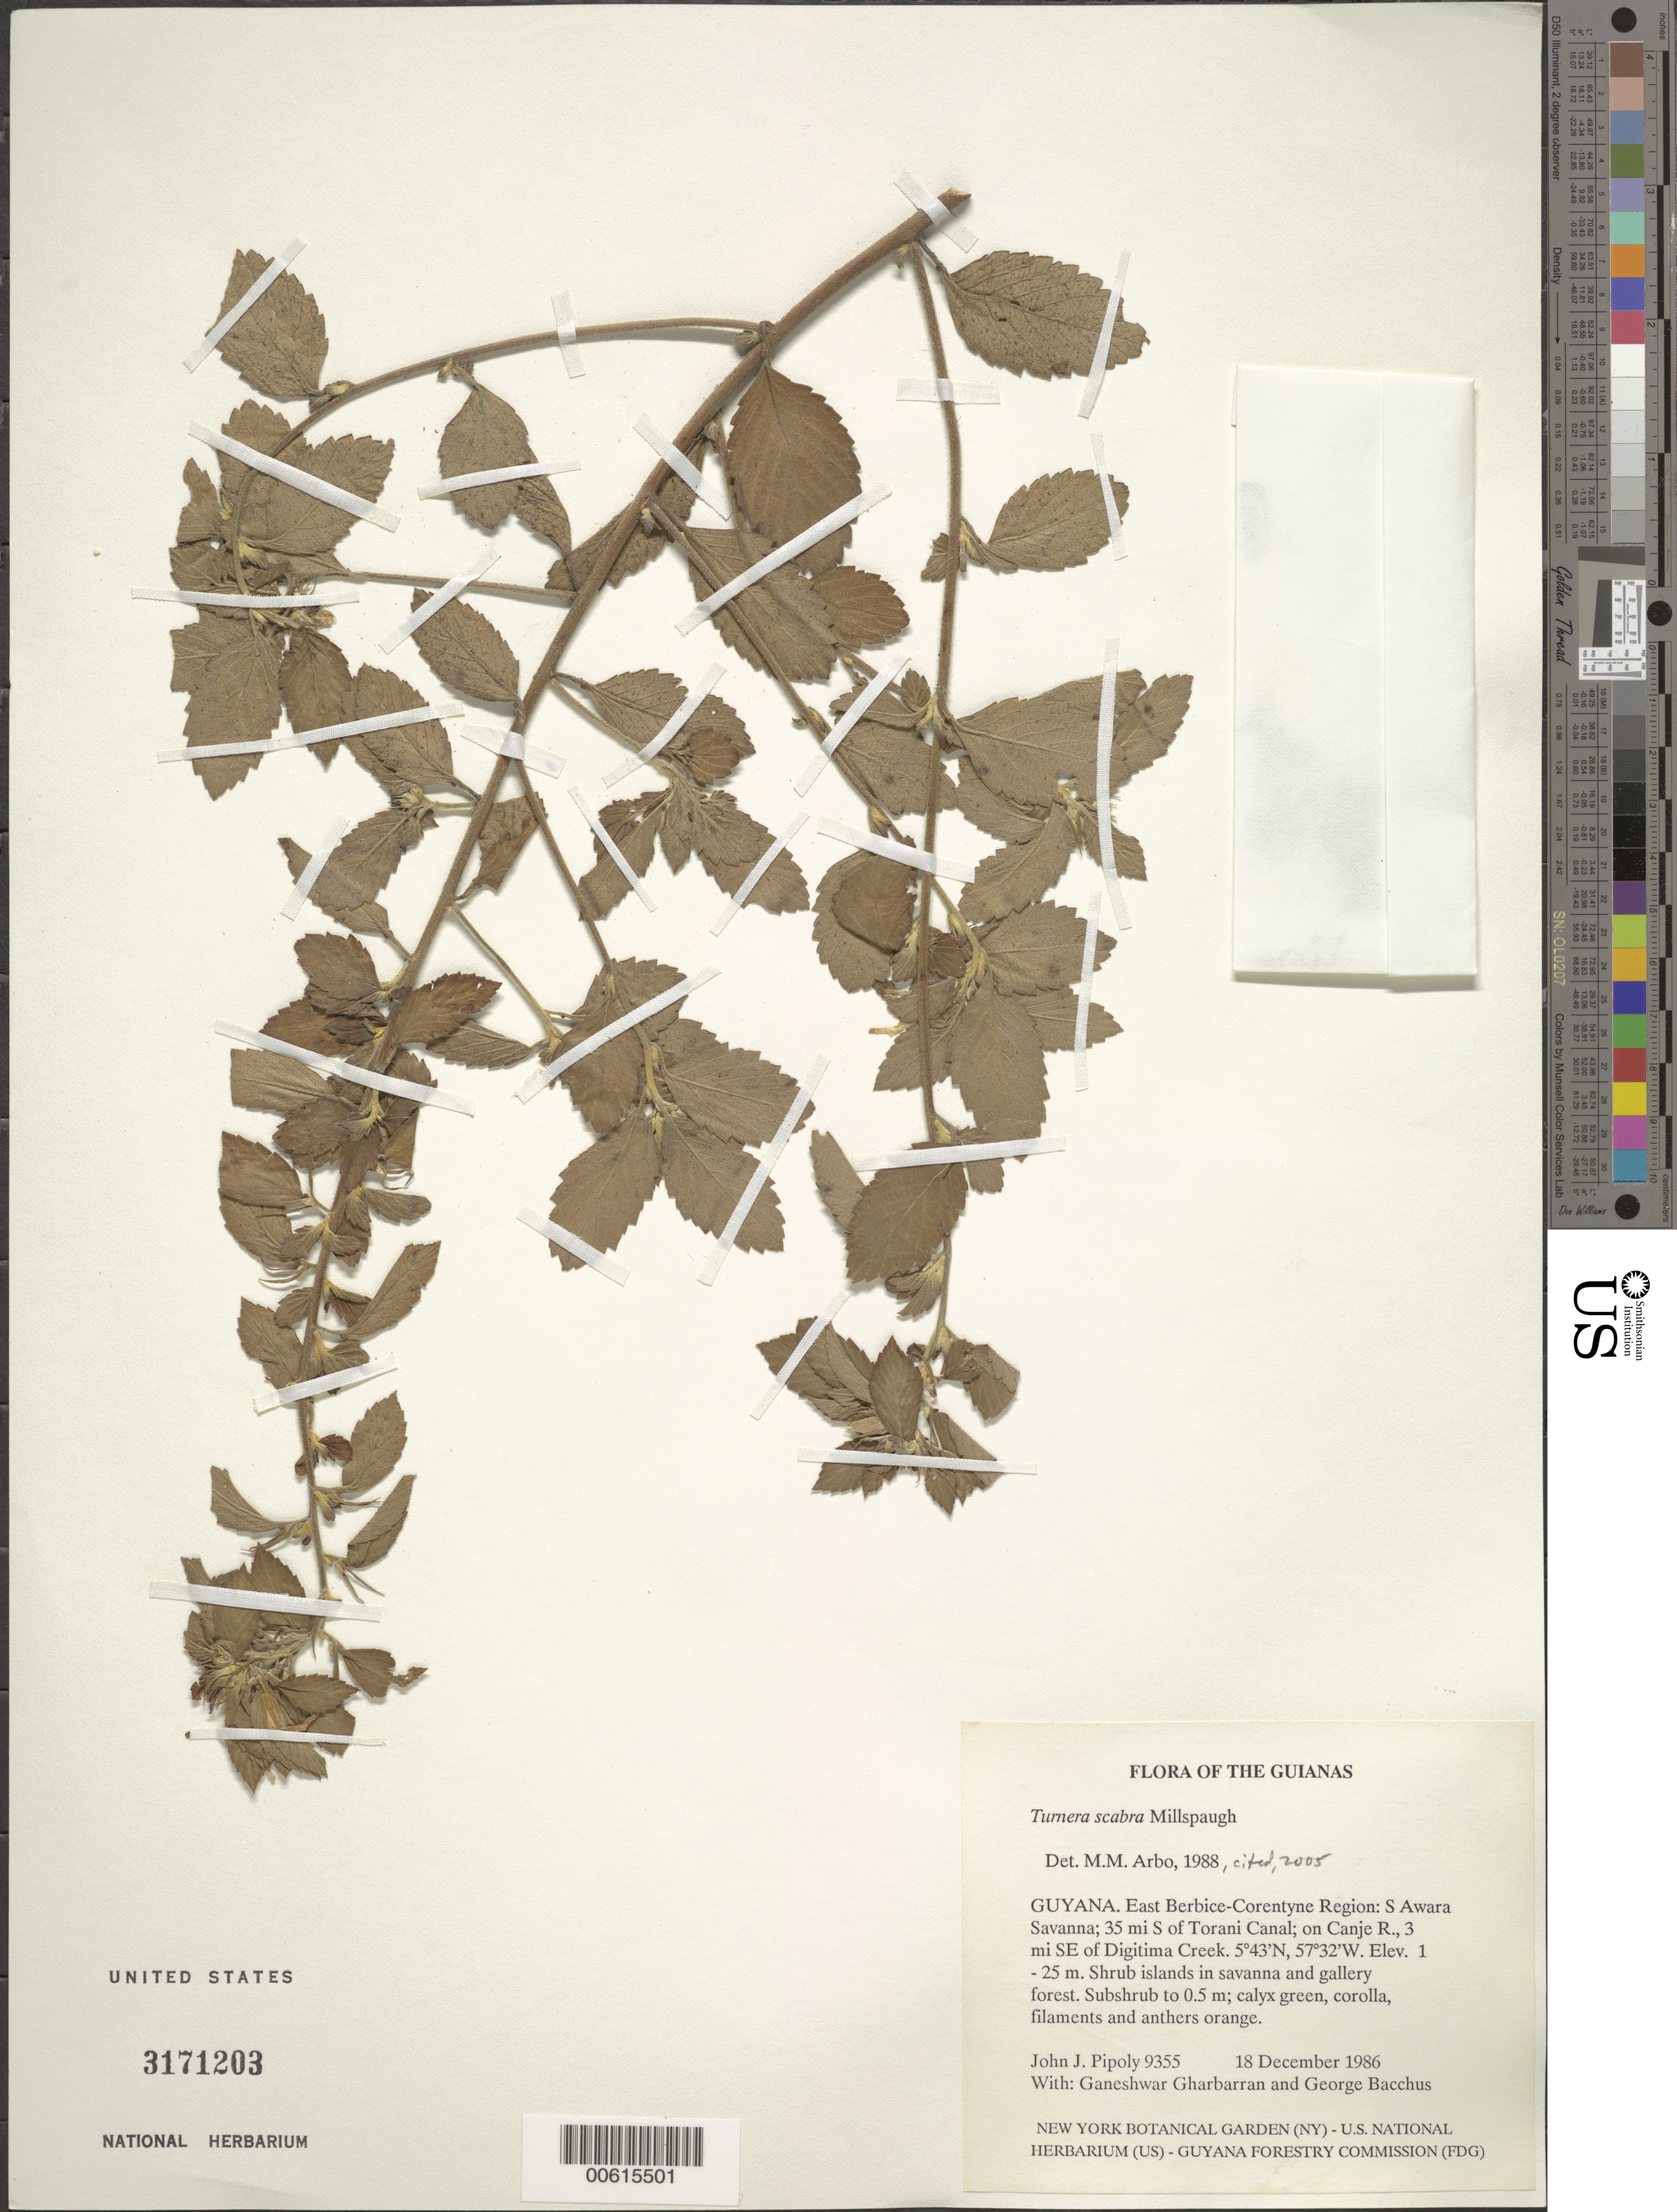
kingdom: Plantae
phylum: Tracheophyta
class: Magnoliopsida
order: Malpighiales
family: Turneraceae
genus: Turnera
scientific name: Turnera scabra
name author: Millsp.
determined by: Arbo, M. M.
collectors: J. J. Pipoly, G. Gharbarran & G. Bacchus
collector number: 9355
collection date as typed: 18 December 1986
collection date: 1986-12-18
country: Guyana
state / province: E. Berbice-Corentyne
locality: S Awara Savanna; ±35 mi S of Torani Canal; on Canje R., 3 mi SE of Digitima Creek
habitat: Shrub islands in savanna and gallery forest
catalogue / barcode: US 3171203